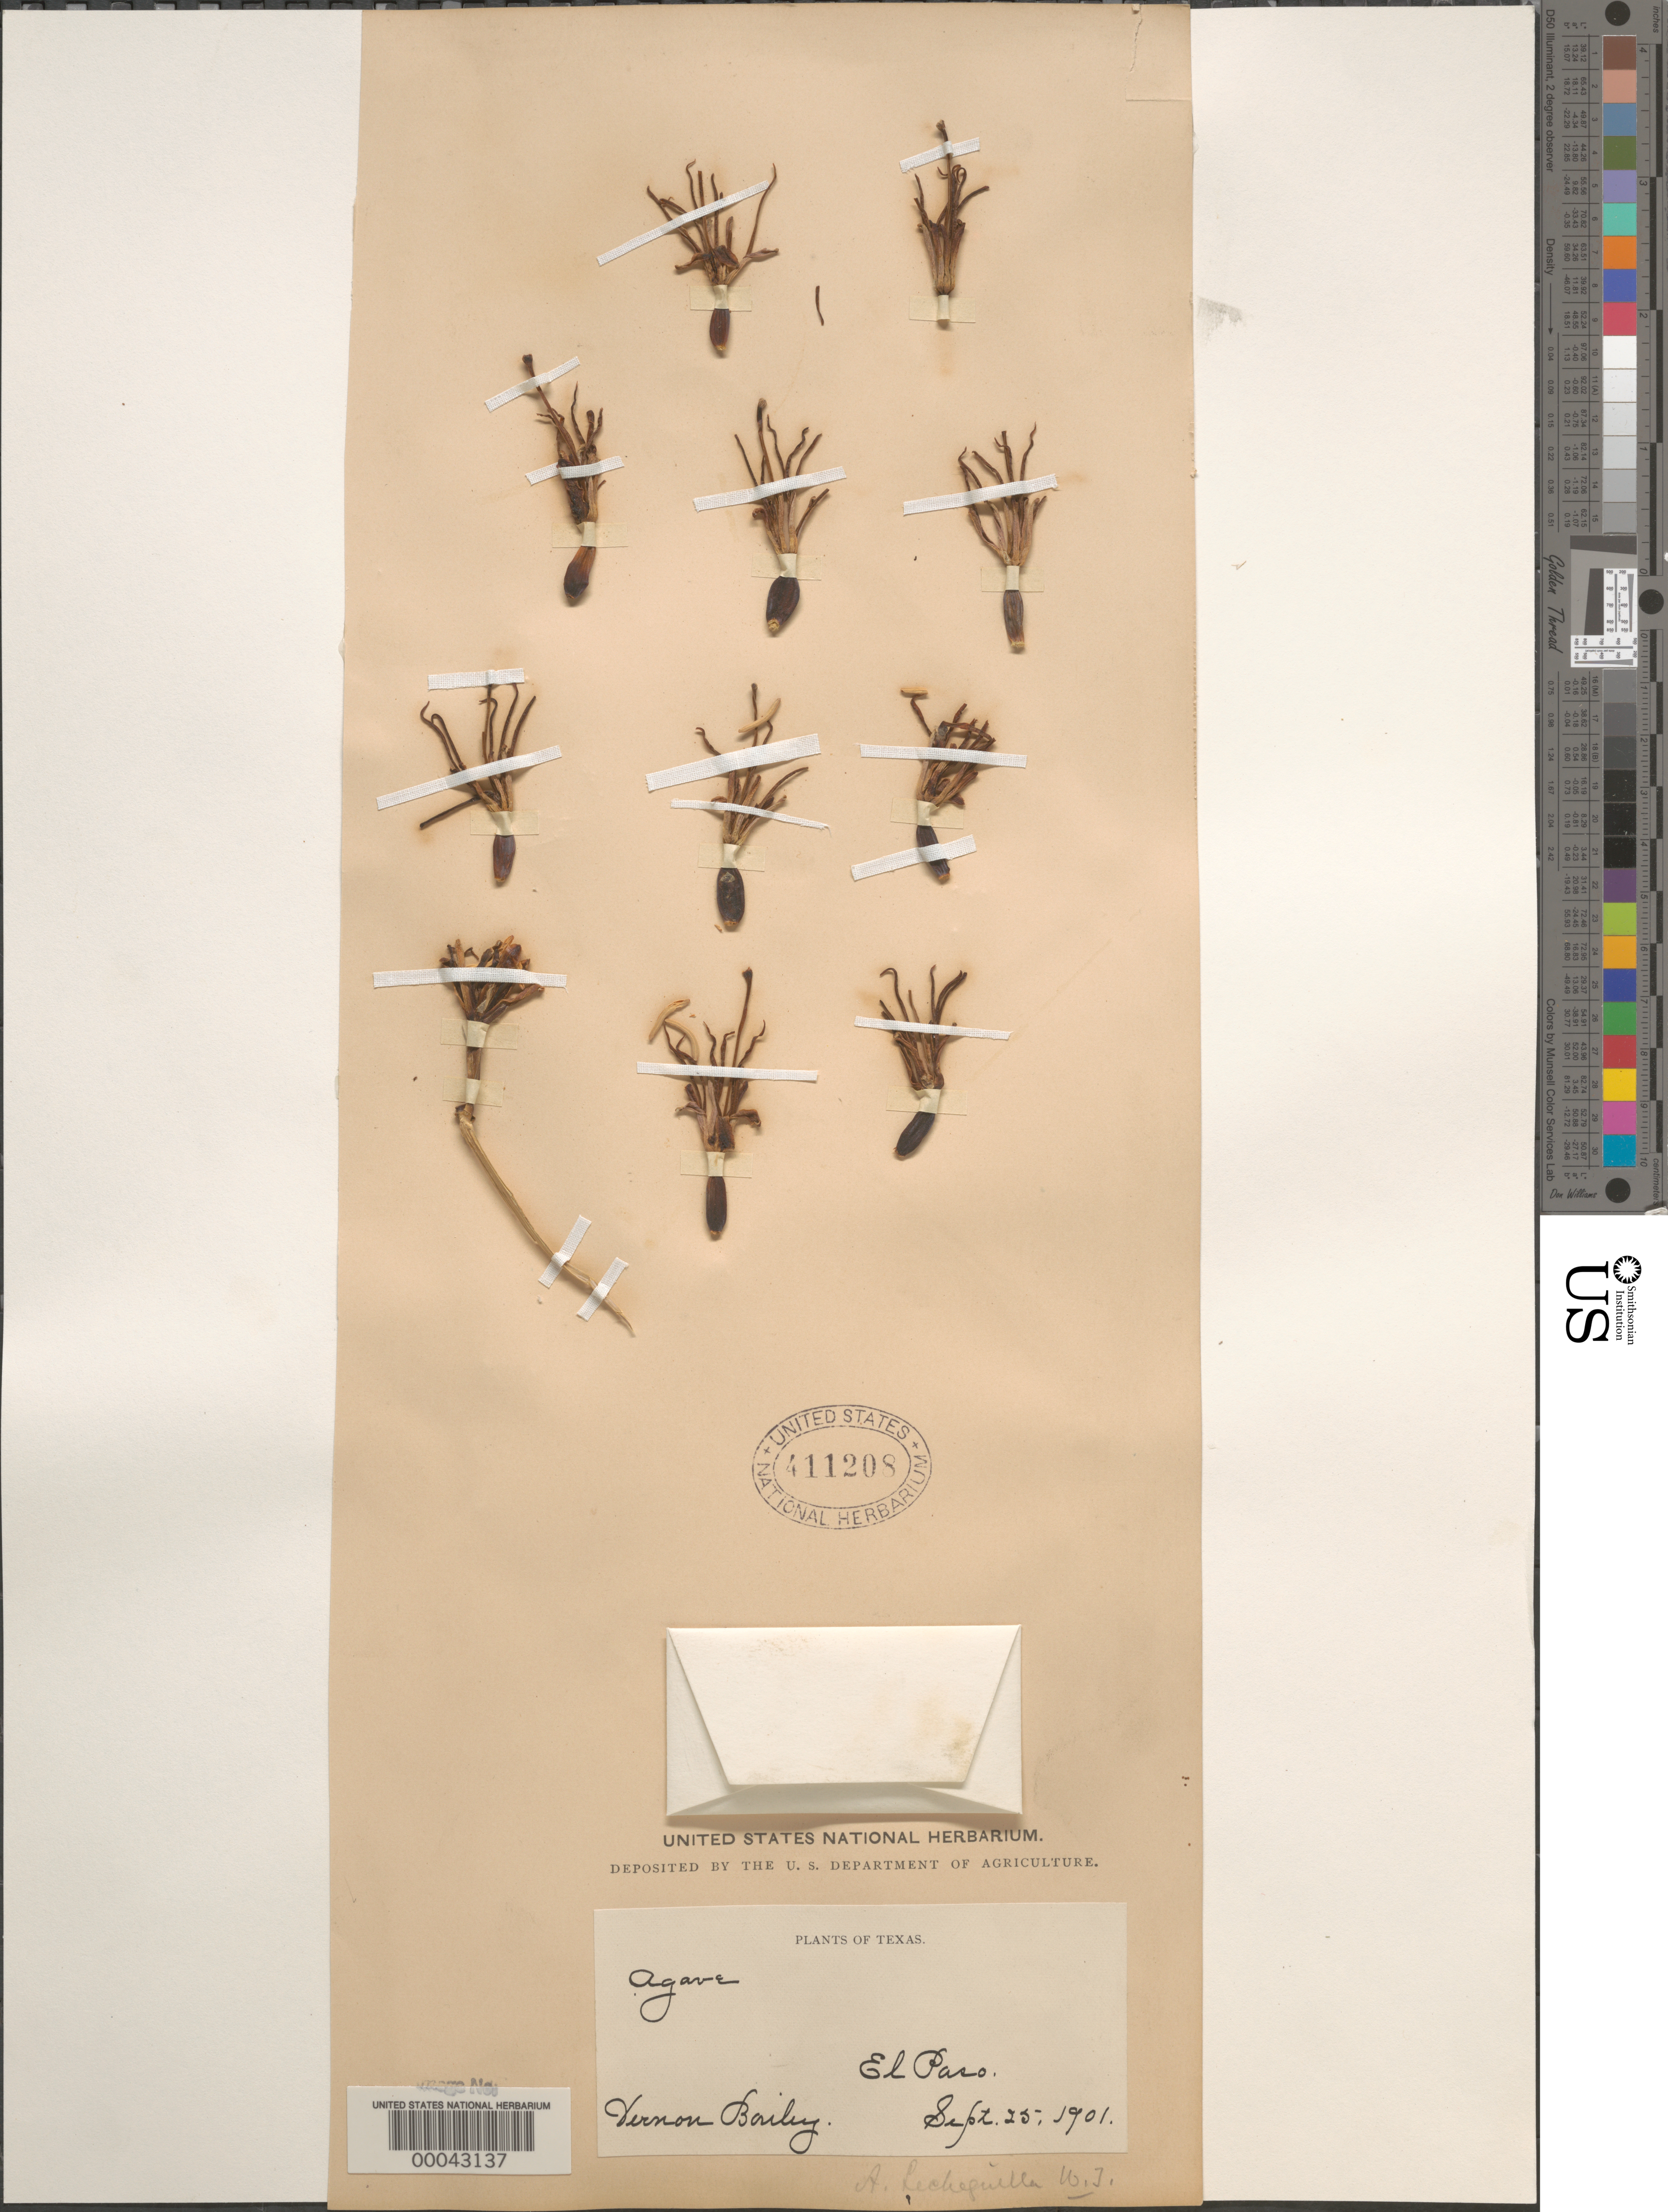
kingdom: Plantae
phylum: Tracheophyta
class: Liliopsida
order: Asparagales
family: Asparagaceae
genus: Agave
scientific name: Agave lechuguilla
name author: Torr.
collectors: V. O. Bailey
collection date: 1901-09-25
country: United States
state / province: Texas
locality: El Paso.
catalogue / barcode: US 411208